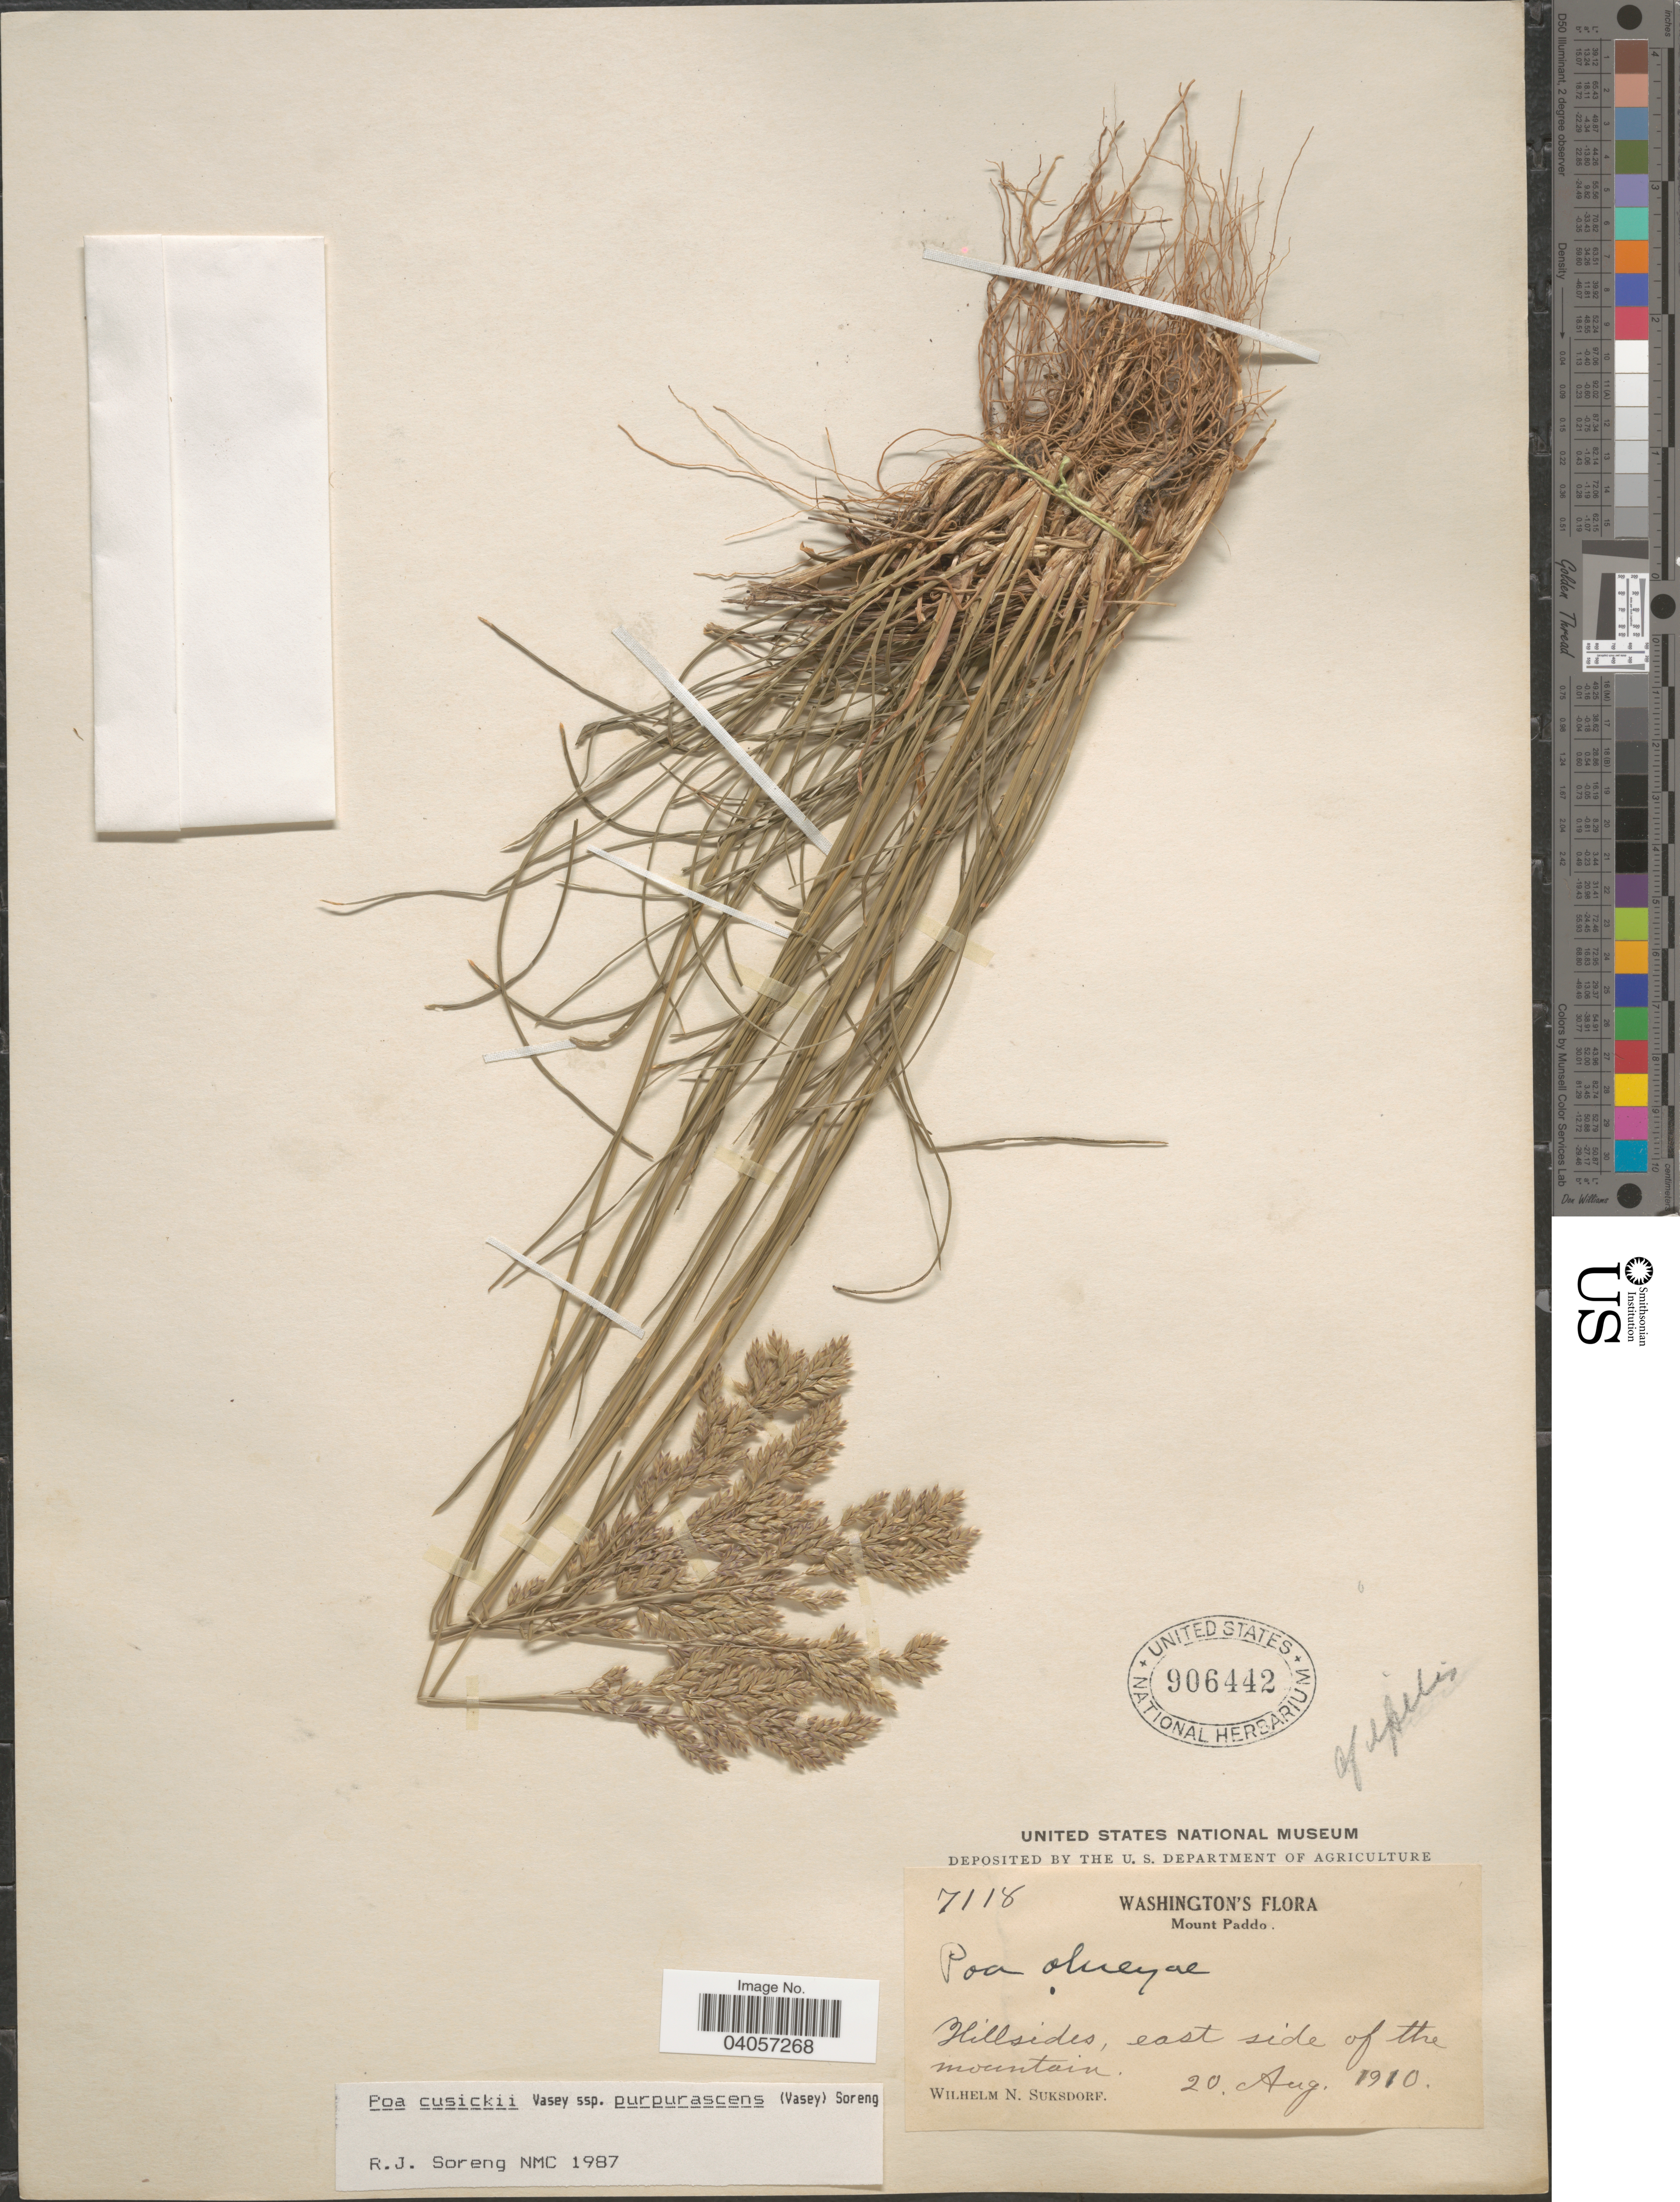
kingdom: Plantae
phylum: Tracheophyta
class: Liliopsida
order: Poales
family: Poaceae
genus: Poa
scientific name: Poa cusickii subsp. purpurascens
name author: (Vasey) Soreng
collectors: W. N. Suksdorf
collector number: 7118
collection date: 1910-08-20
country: United States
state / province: Washington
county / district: Skamania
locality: Mount Paddo. Hillsides, east side of the mountain.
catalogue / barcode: US 906442